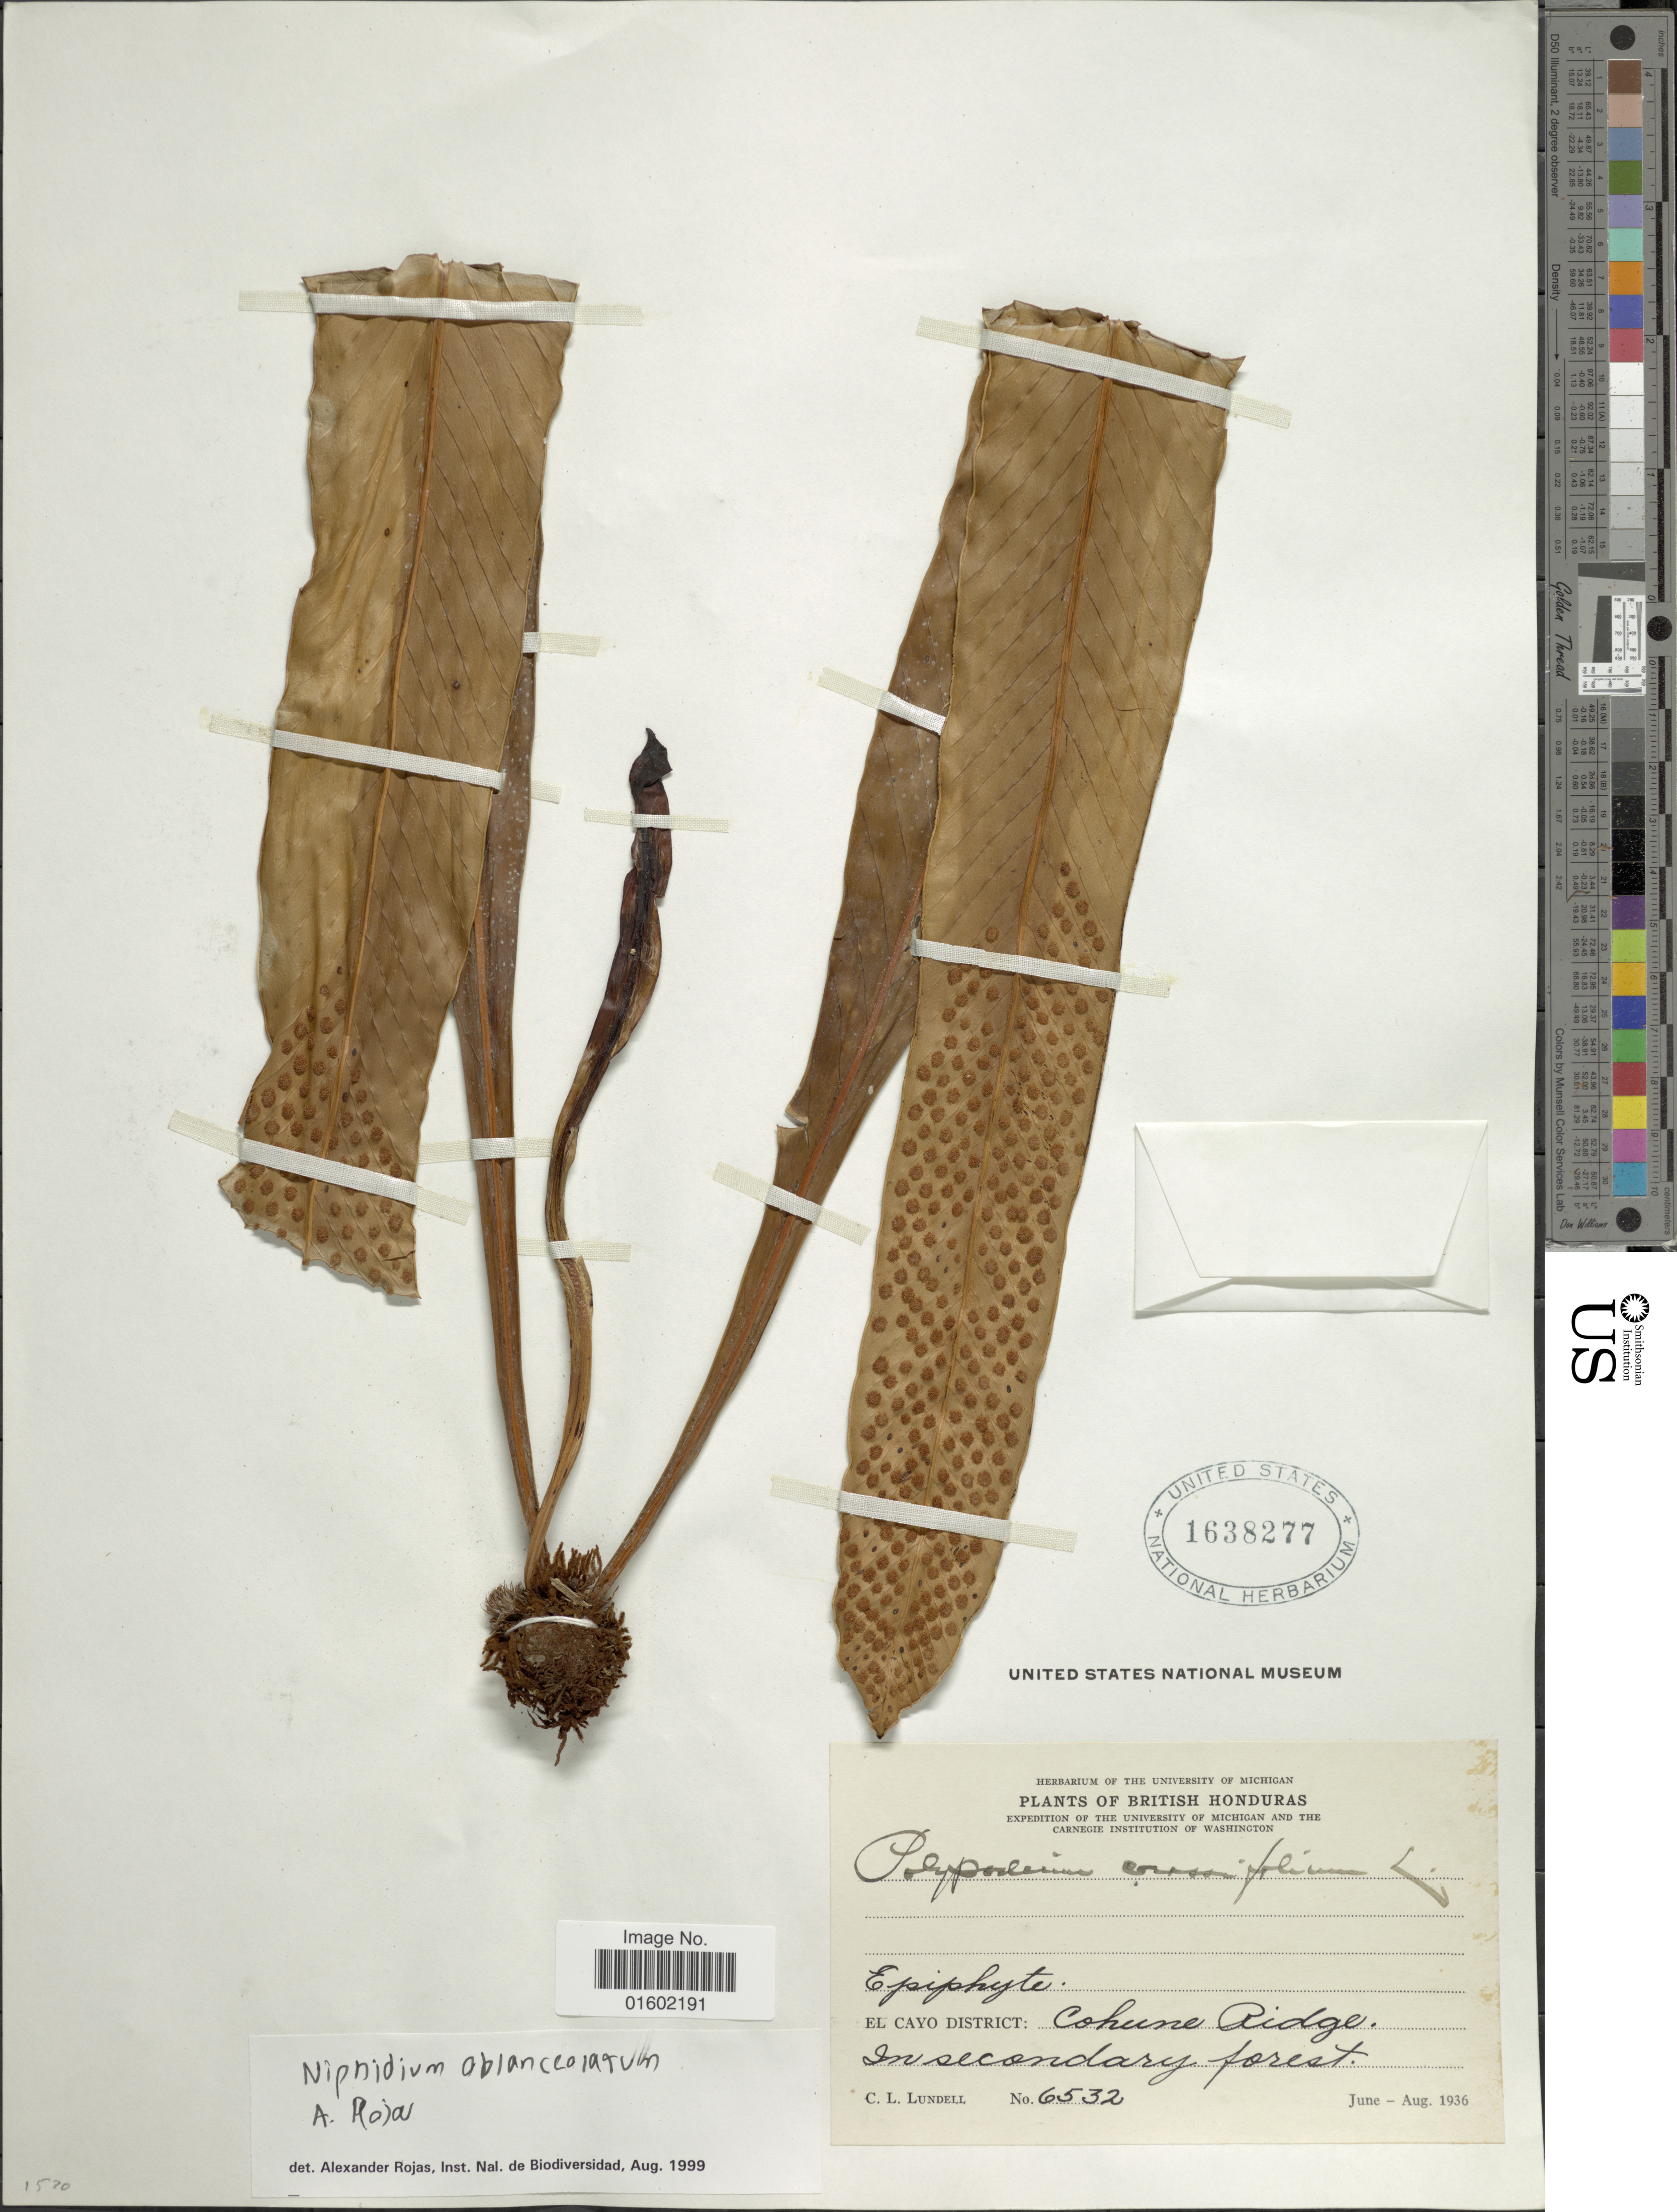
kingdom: Plantae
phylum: Tracheophyta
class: Polypodiopsida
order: Polypodiales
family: Polypodiaceae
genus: Niphidium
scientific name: Niphidium crassifolium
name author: (L.) Lellinger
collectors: C. L. Lundell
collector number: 6532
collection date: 1936-06/1936-08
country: Belize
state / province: Cayo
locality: British Honduras,El Cayo District: Cohune Ridge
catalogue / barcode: US 1638277